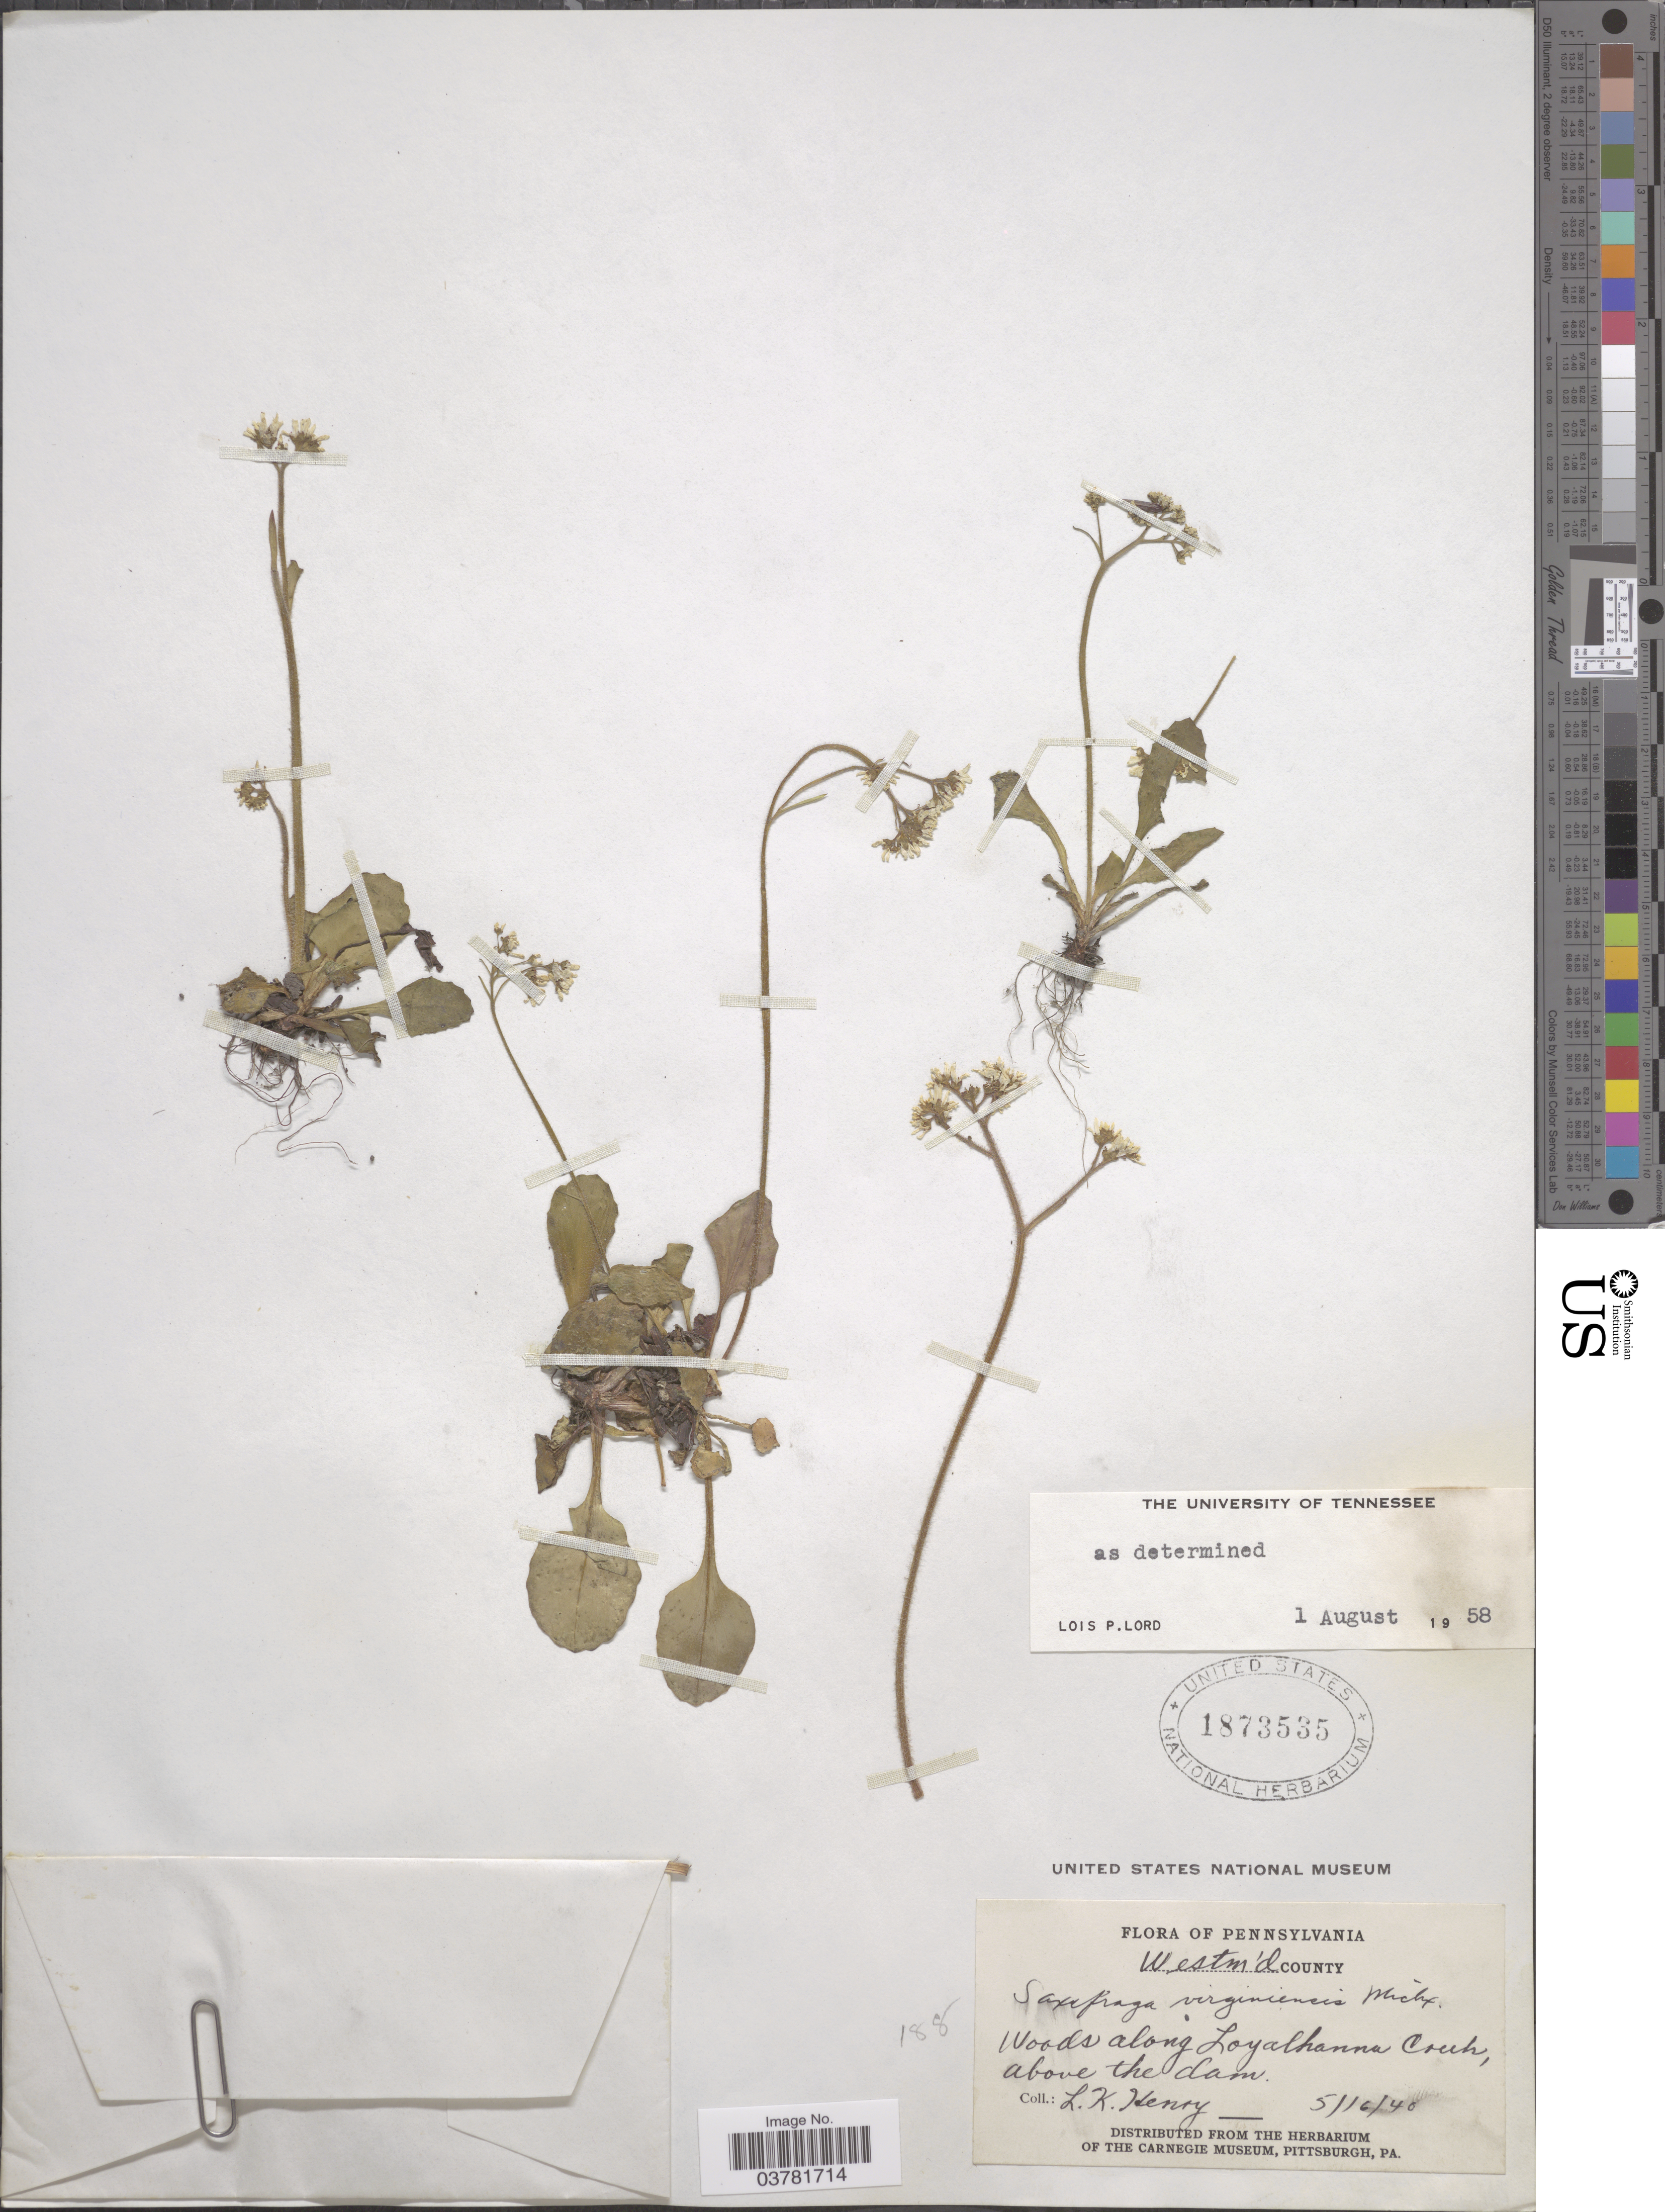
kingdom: Plantae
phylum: Tracheophyta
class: Magnoliopsida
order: Saxifragales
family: Saxifragaceae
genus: Micranthes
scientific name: Micranthes virginiensis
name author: (Michx.) Small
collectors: L. K. Henry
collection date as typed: Transcribed d/m/y: 16/5/40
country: United States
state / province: Pennsylvania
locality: Westm'd County. Woods along Loyalhanna Creek, above the dam.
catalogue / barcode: US 1873535